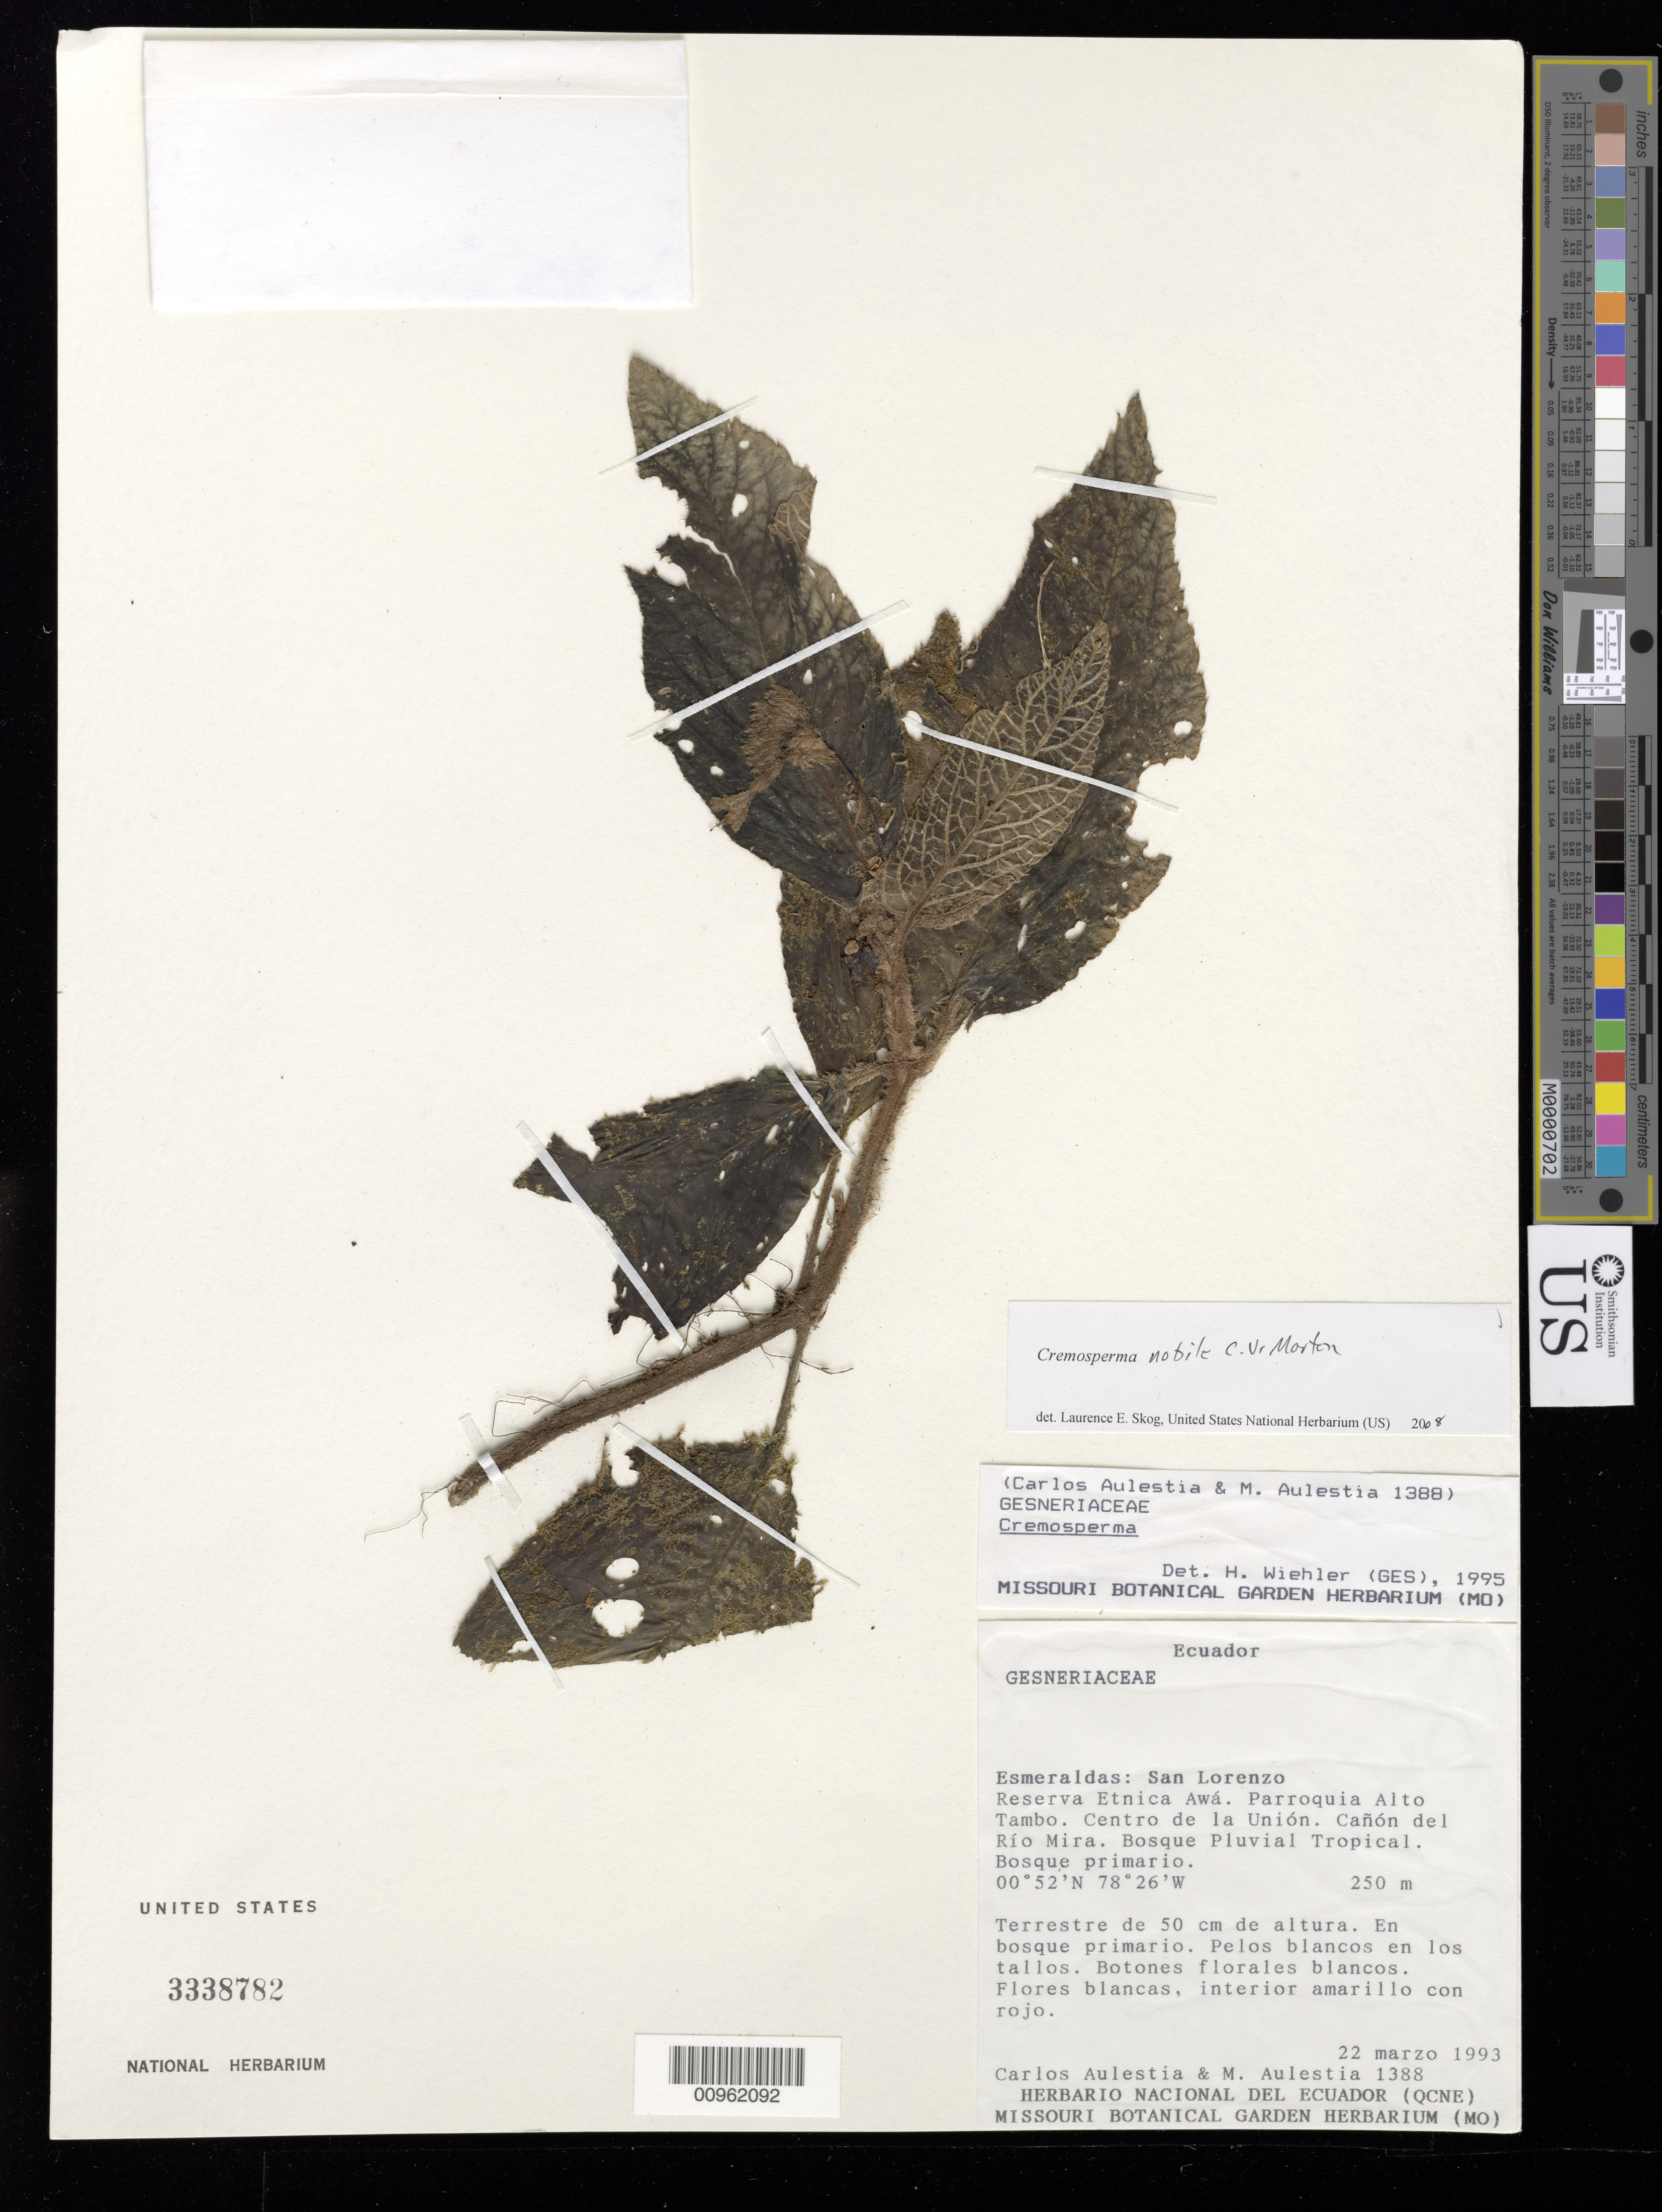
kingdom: Plantae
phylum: Tracheophyta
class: Magnoliopsida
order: Lamiales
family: Gesneriaceae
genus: Cremosperma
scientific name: Cremosperma nobile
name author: C.V. Morton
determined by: Skog, Laurence E.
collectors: C. Aulestia & M. Aulestia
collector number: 1388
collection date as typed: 22 Mar 1993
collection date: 1993-03-22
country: Ecuador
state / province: Esmeraldas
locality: Esmeraldas: San Lorenzo. Reserva Etnica Awá, Parroquia Alto Tambo, Centro de la Unión, cañón del Río Mira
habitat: Bosque pluvial tropical, bosque primario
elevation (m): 250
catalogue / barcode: US 3338782